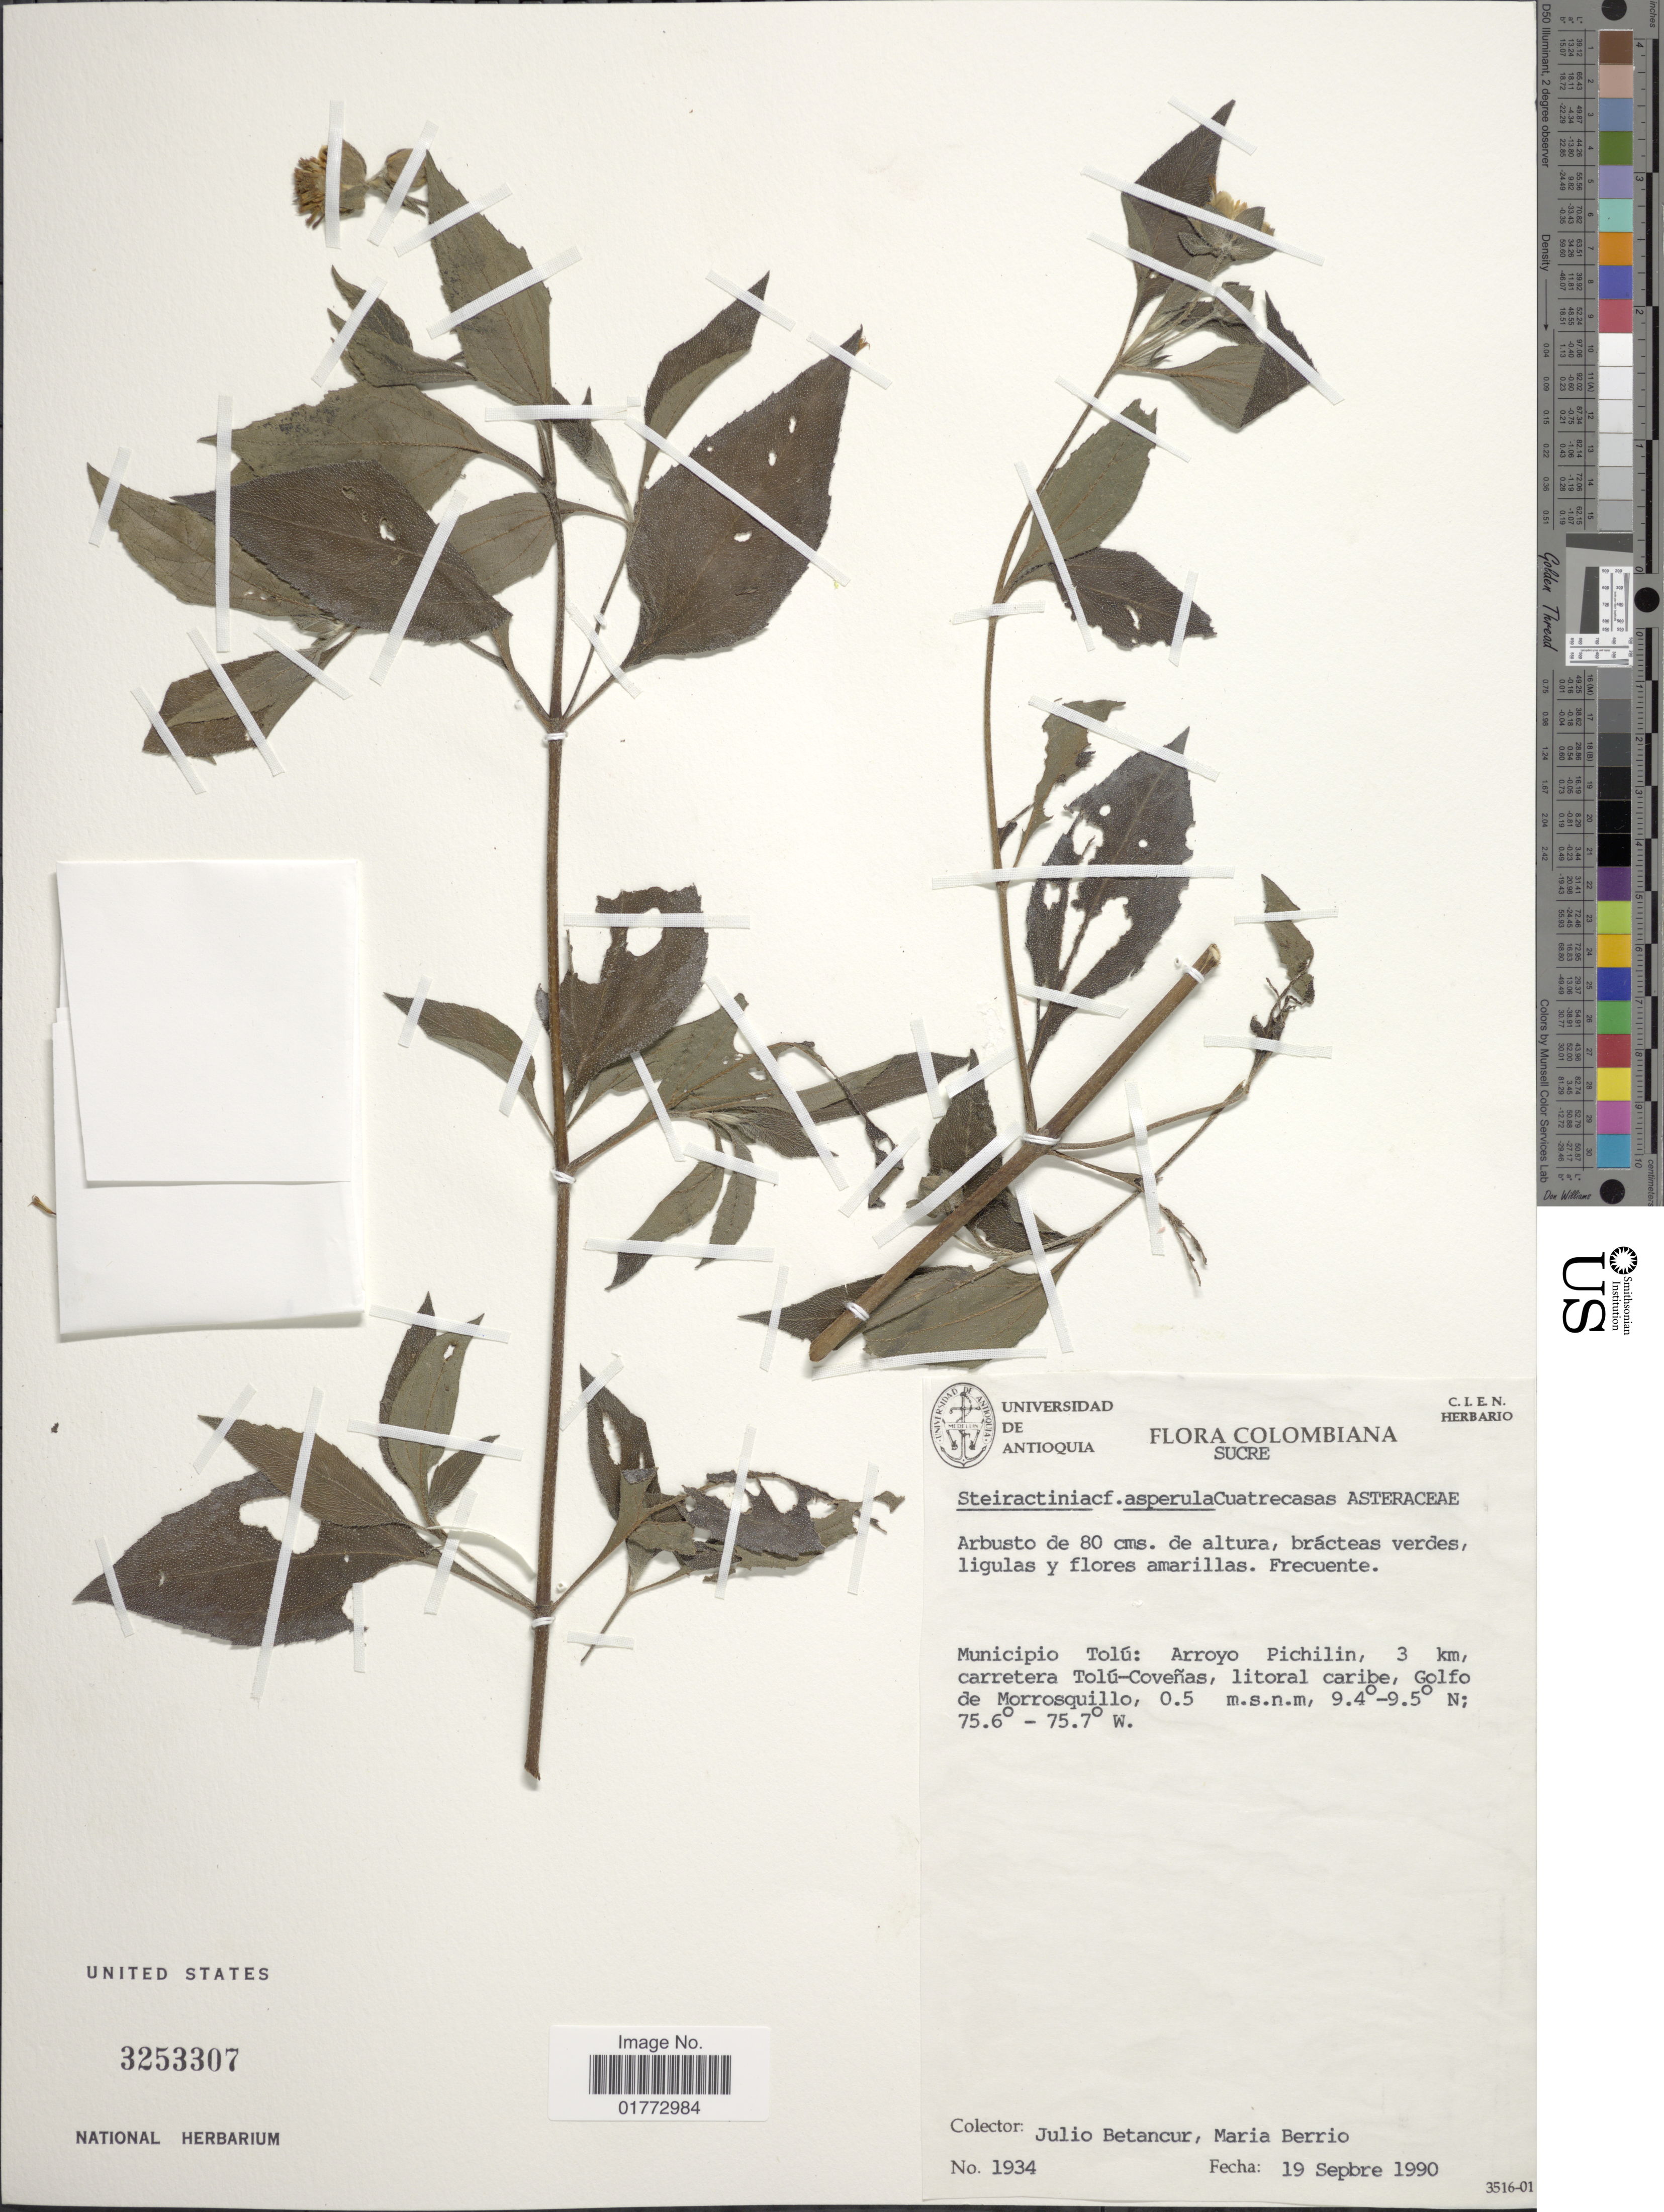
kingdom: Plantae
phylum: Tracheophyta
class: Magnoliopsida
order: Asterales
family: Asteraceae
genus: Steiractinia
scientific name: Steiractinia aspera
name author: Cuatrec.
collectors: J. Betancur & M. Berrio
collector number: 1934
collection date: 1990-09-19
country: Colombia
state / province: Sucre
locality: Municipio Tolu: Arroyo Pichilin, 3 km, carretera Tolu-Covenas, litoral caribe, Golfo de Morrosquillo, 0.5 m.s.n.m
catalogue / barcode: US 3253307